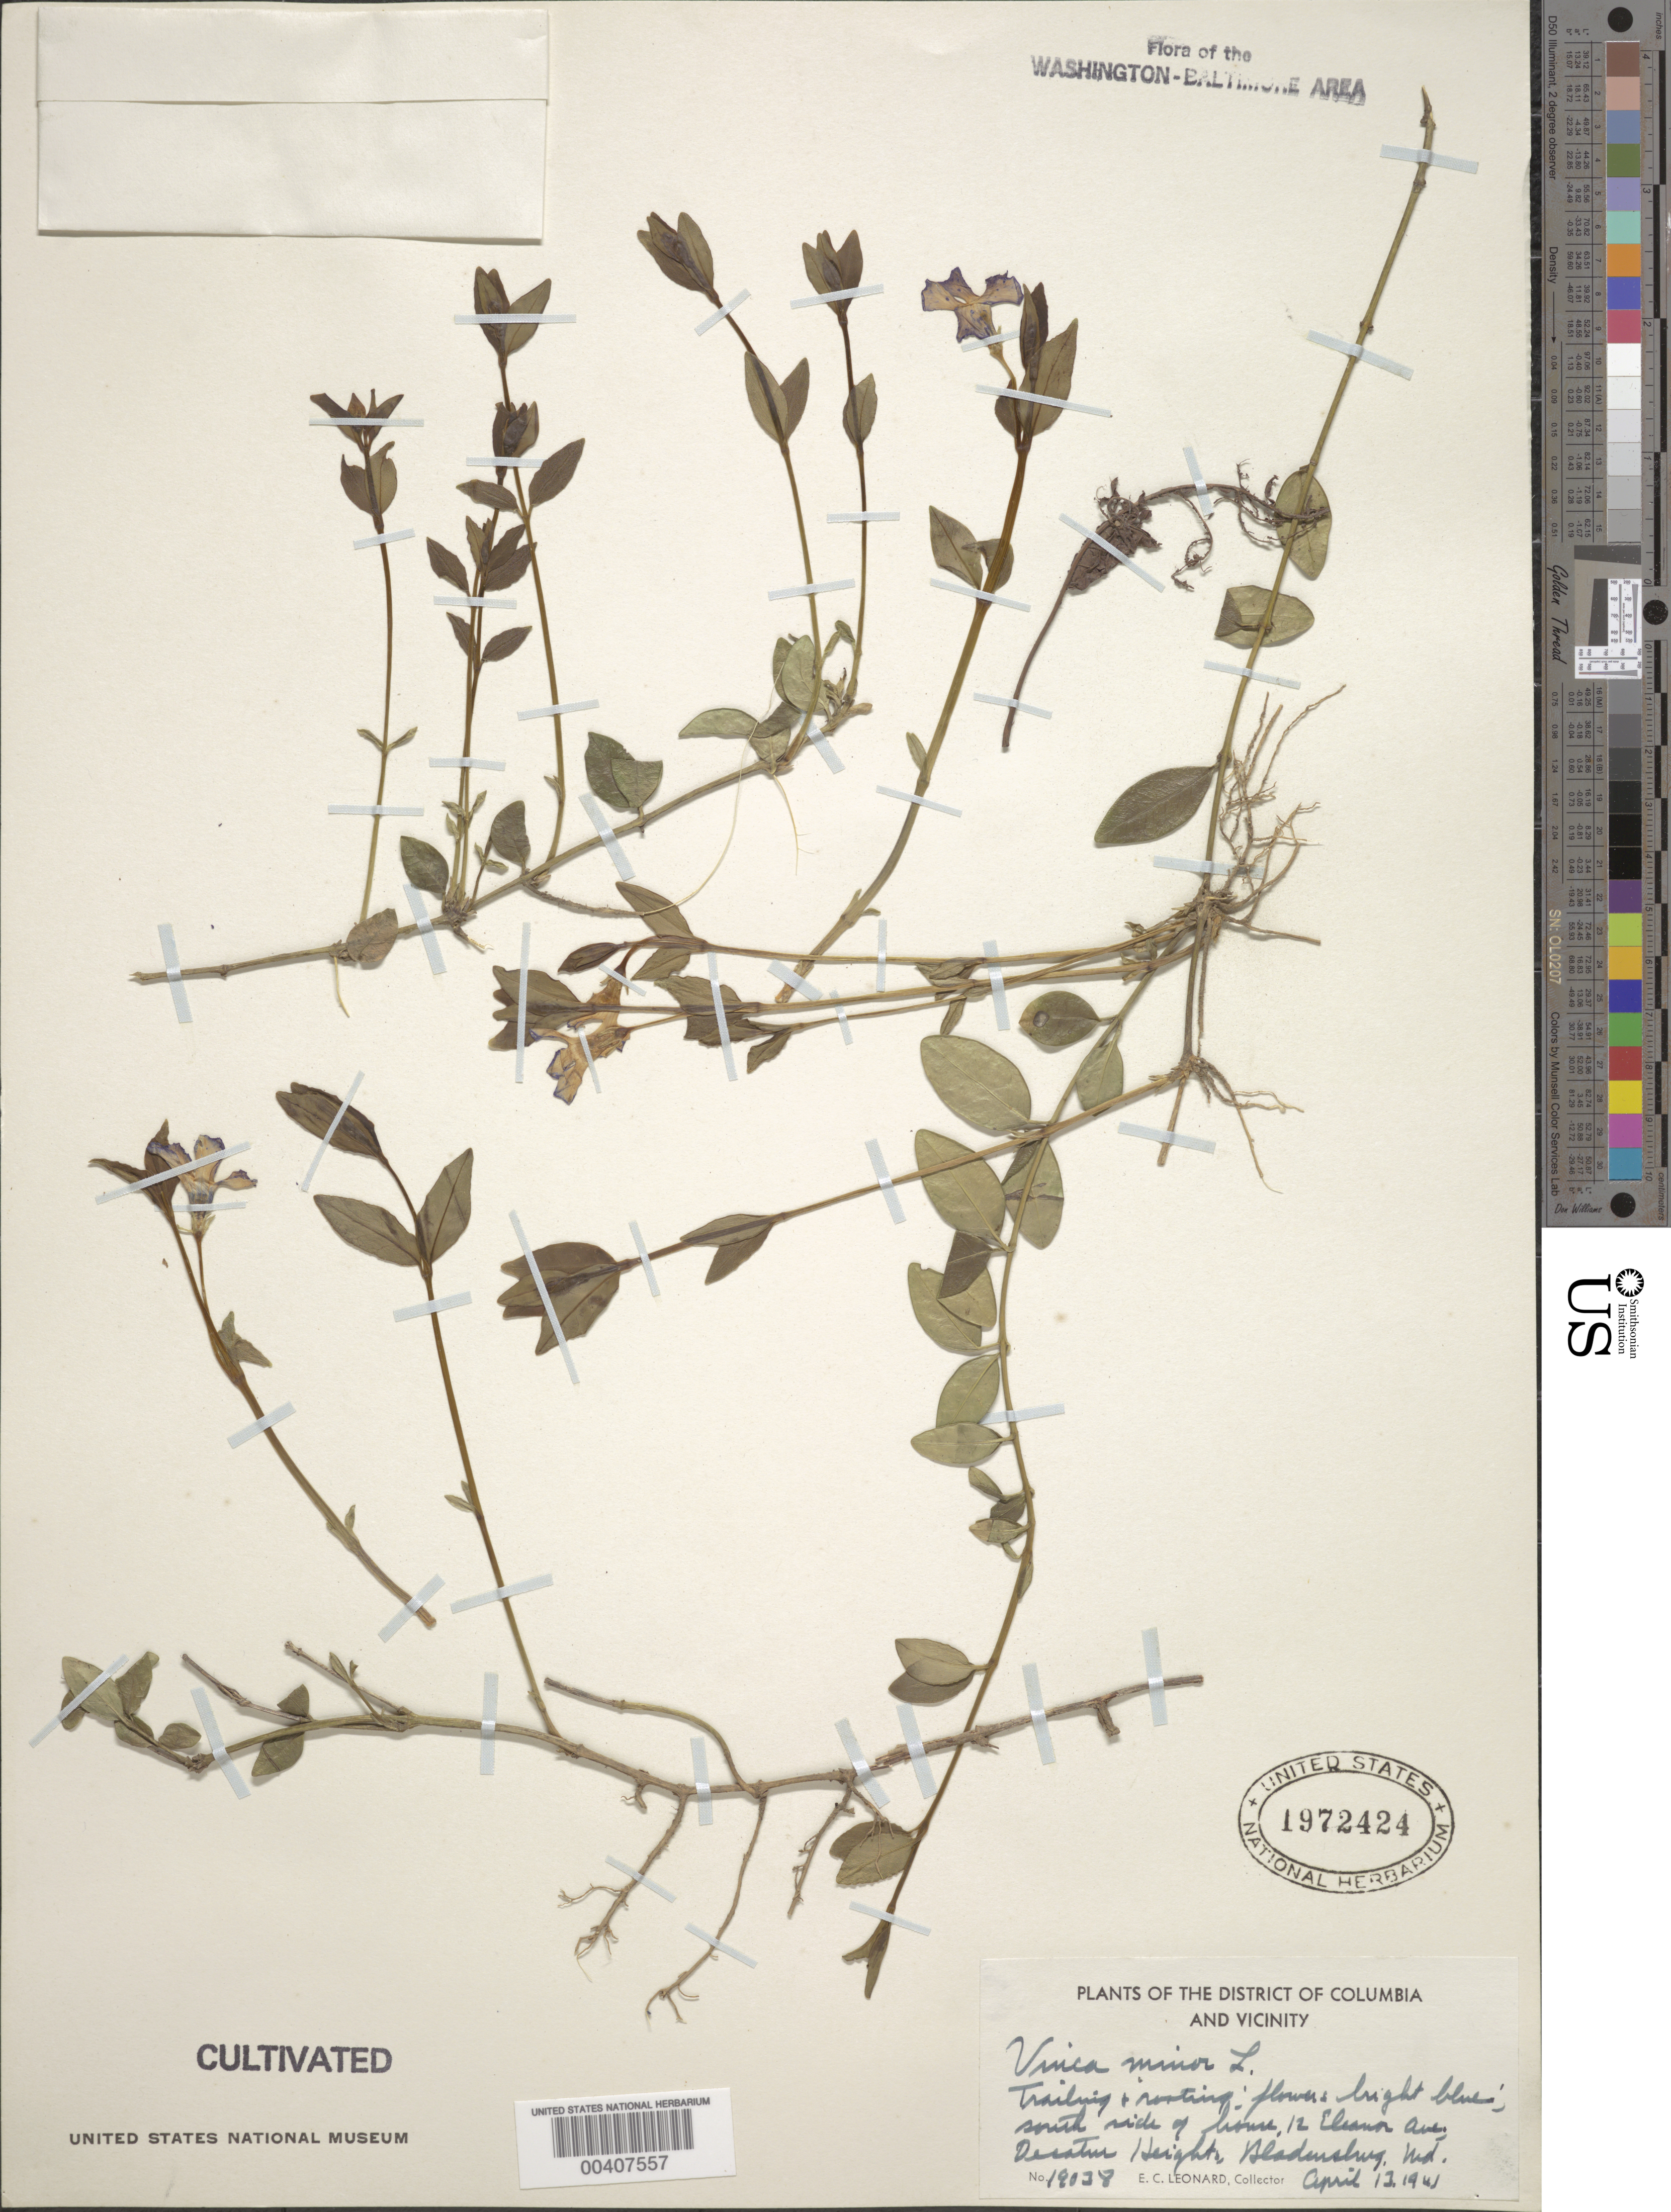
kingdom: Plantae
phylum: Tracheophyta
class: Magnoliopsida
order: Gentianales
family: Apocynaceae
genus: Vinca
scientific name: Vinca minor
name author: L.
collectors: E. C. Leonard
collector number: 19038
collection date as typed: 13 Apr 1941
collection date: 1941-04-13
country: United States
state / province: Maryland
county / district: Prince George's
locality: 12 Eleanor Ave., Decatur Heights, Bladensburg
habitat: S side of house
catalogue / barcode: US 1972424